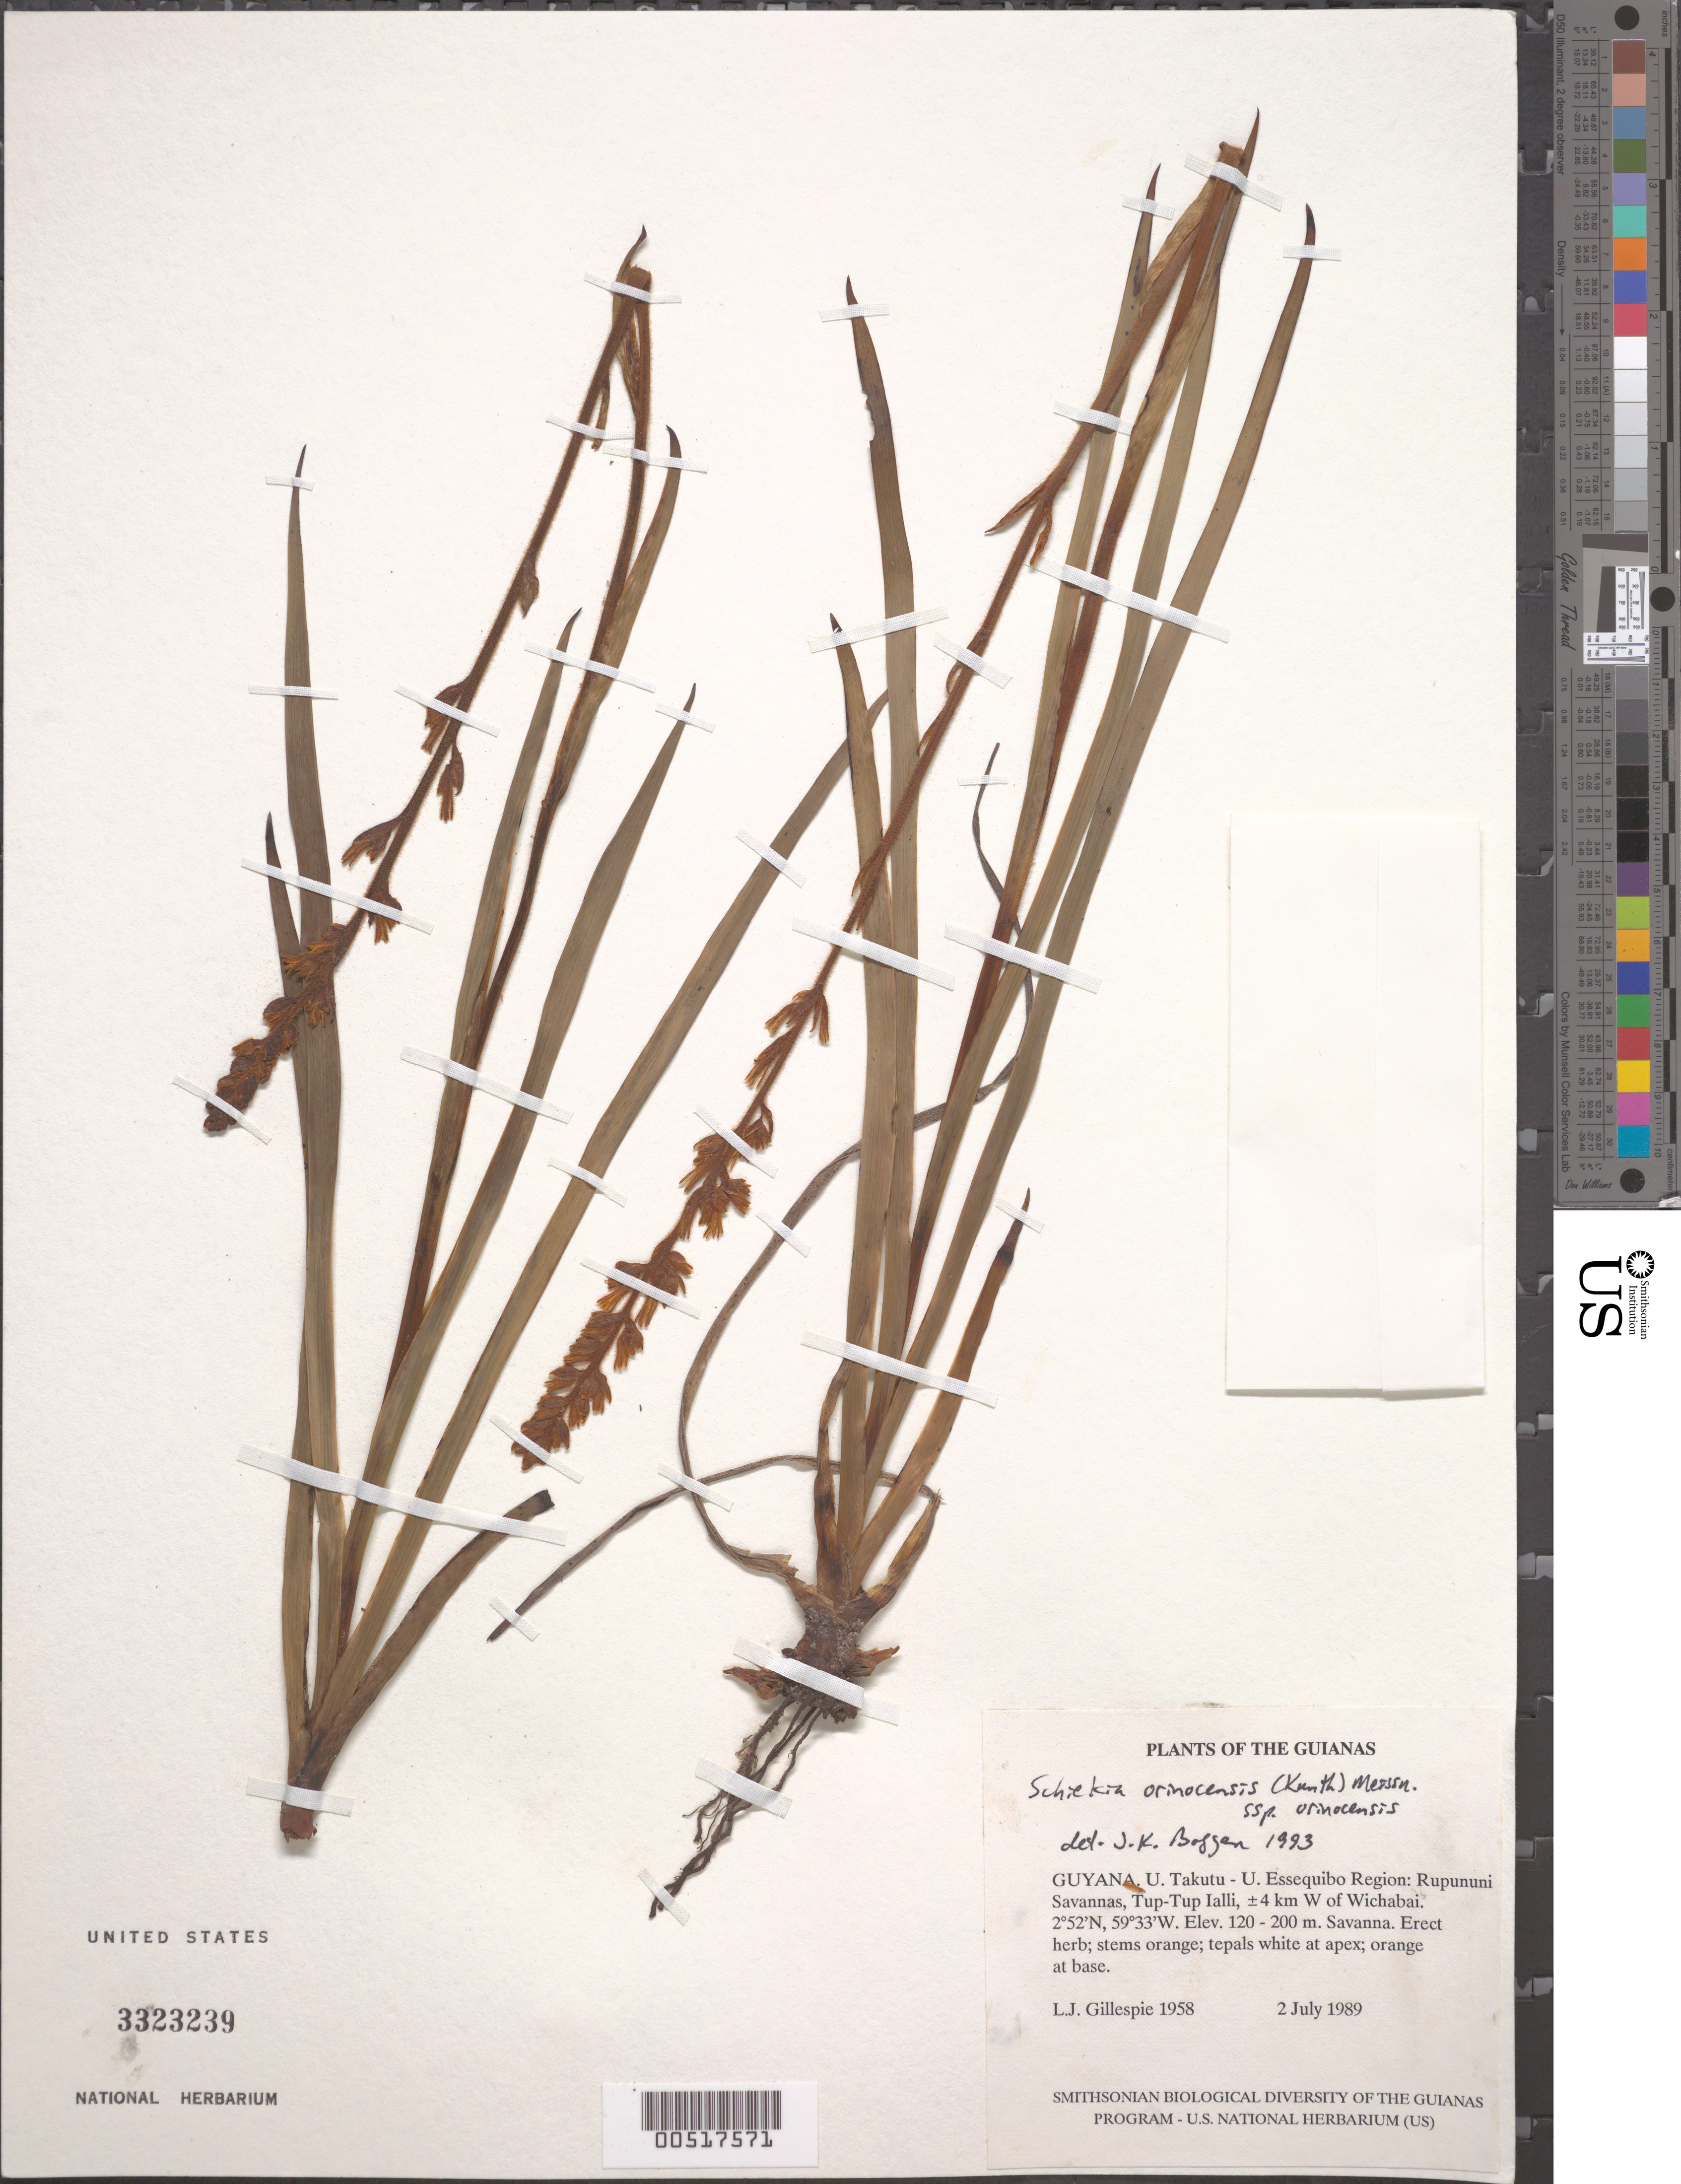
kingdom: Plantae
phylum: Tracheophyta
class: Liliopsida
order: Commelinales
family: Haemodoraceae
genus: Schiekia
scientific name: Schiekia orinocensis subsp. orinocensis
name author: (Kunth) Meisn.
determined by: Boggan, J. K., (US), NMNH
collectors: L. J. Gillespie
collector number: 1958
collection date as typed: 2 July 1989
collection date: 1989-07-02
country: Guyana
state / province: U. Takutu-U. Essequibo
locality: Rupununi Savanna, Tup-Tup Ialli, ±4 km W of Wichabai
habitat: Savanna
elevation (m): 120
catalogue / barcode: US 3323239